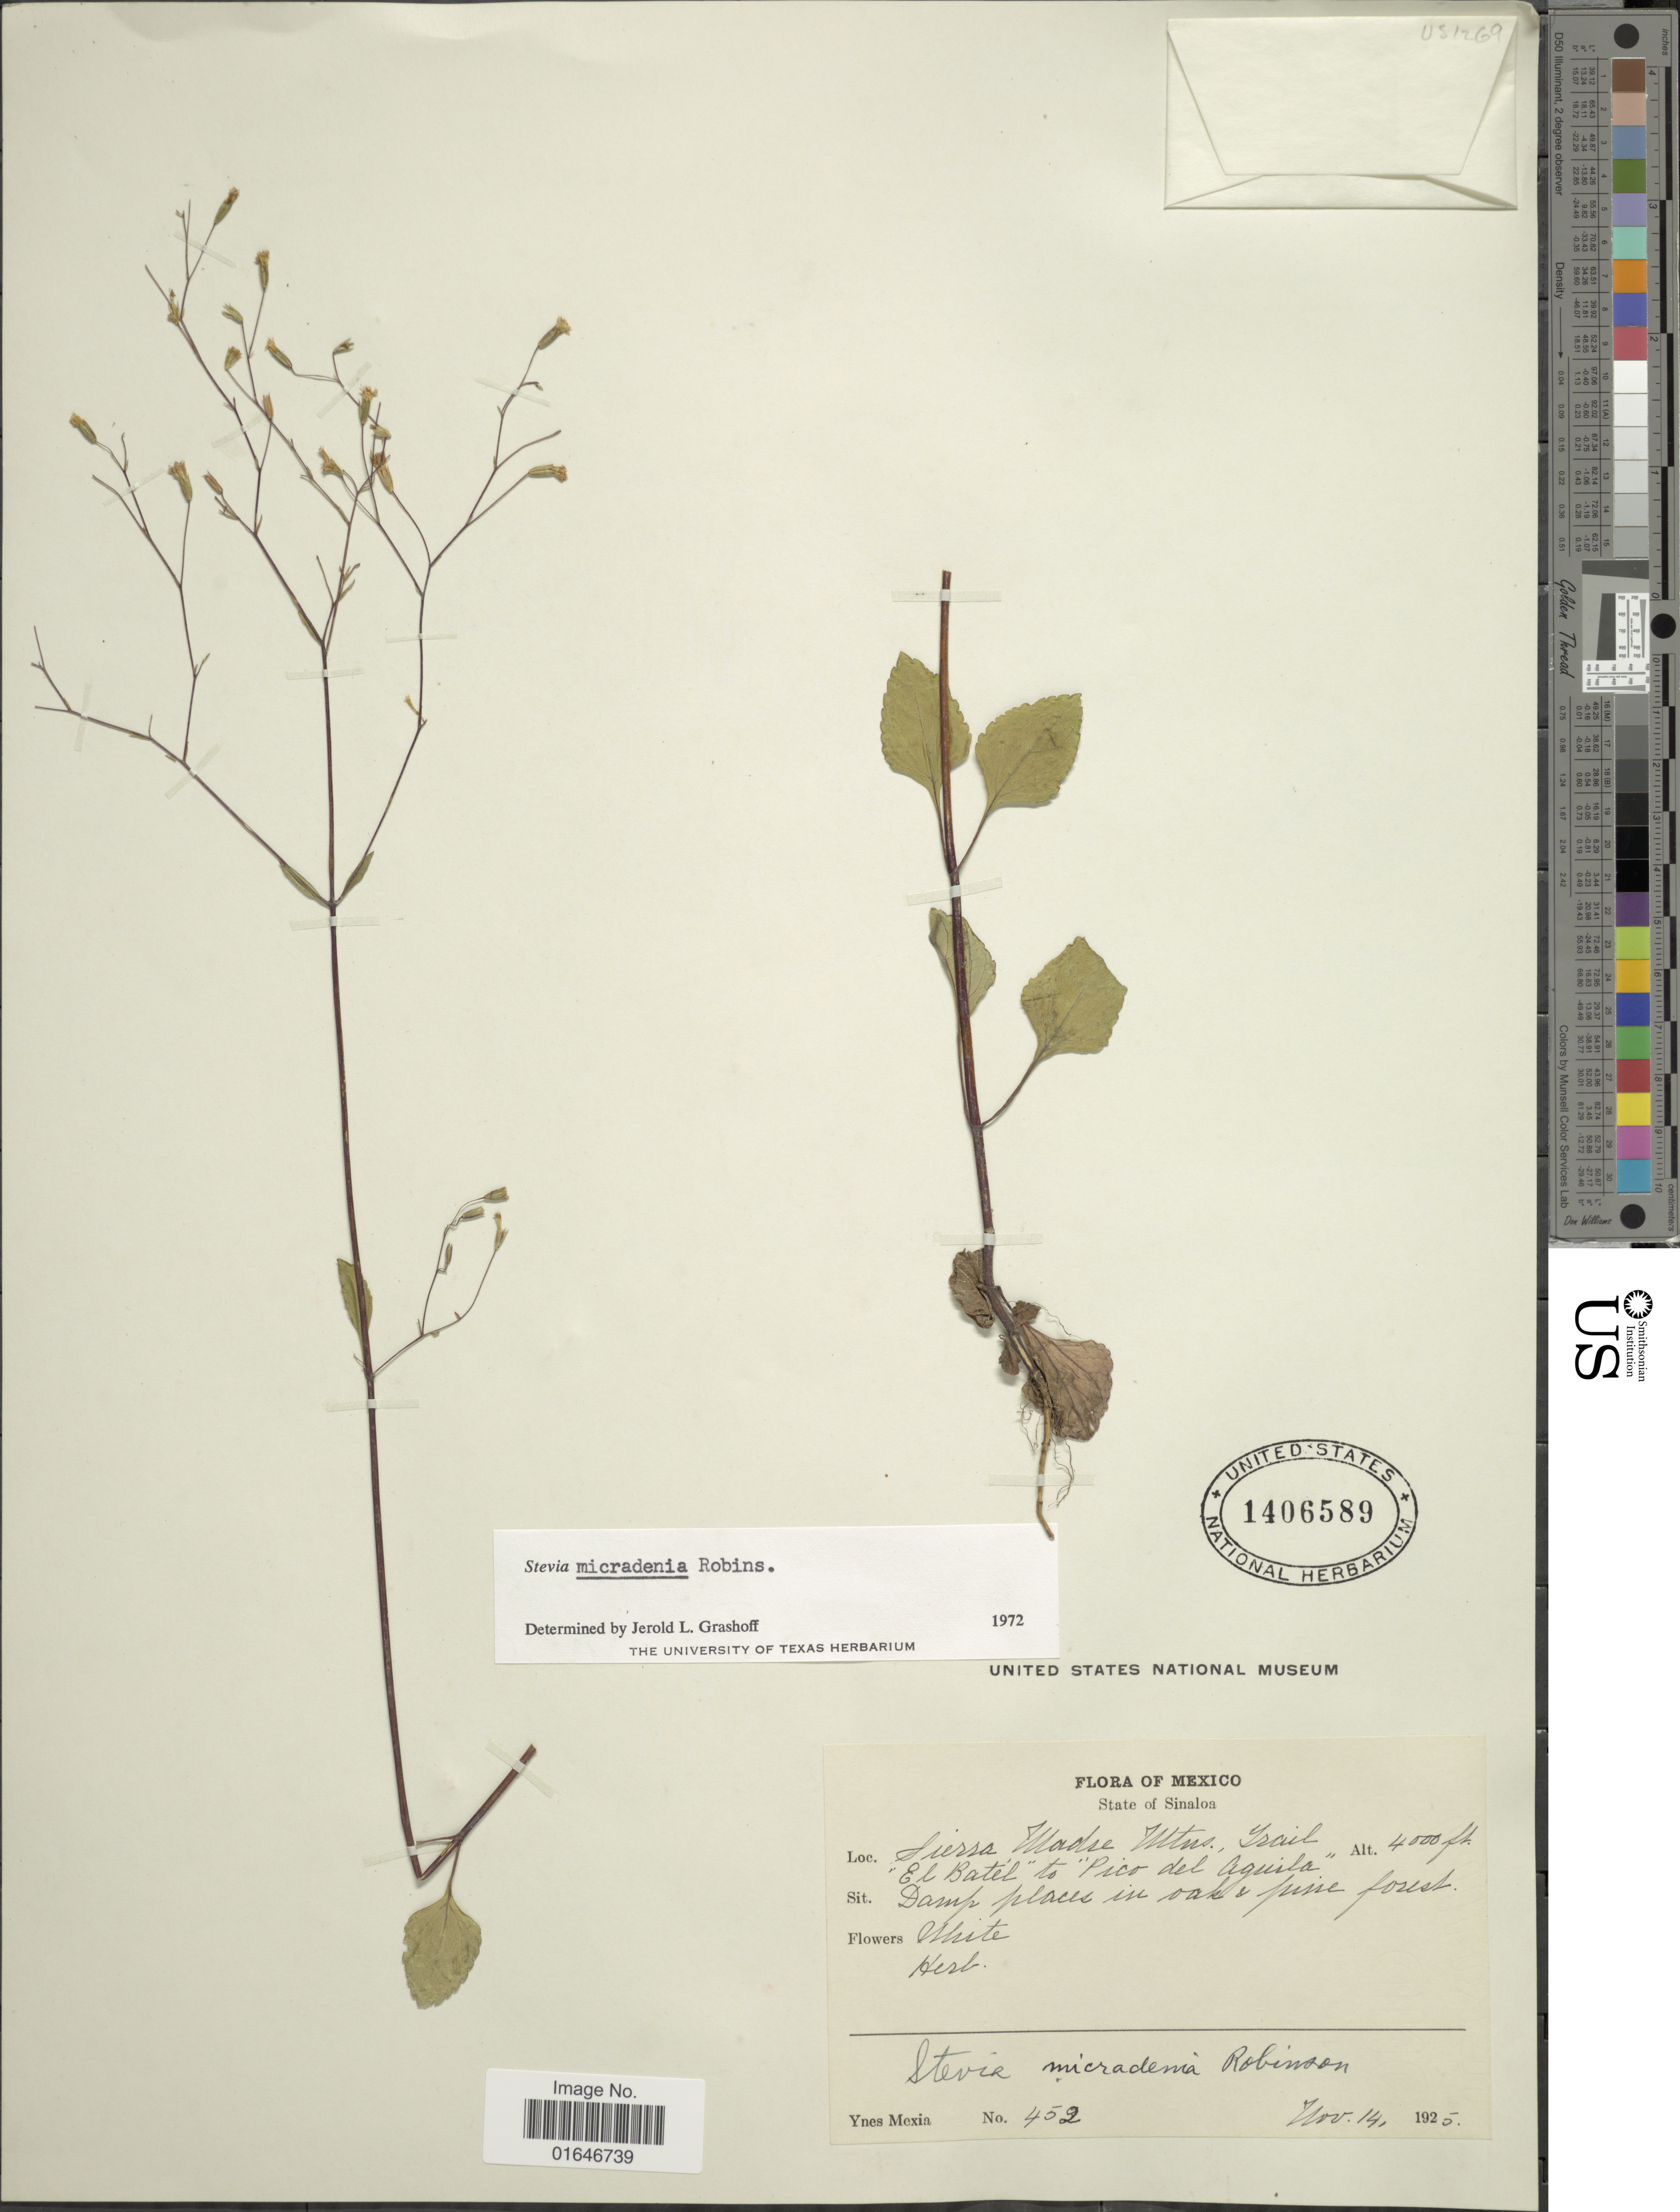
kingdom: Plantae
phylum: Tracheophyta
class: Magnoliopsida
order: Asterales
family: Asteraceae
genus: Stevia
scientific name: Stevia micradenia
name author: B.L. Rob.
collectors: Y. Mexia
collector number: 452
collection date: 1925-11-14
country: Mexico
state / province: Sinaloa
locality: Sierra Madre Mtns., Trail "El Batel"to "Pico del Aguila".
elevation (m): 1219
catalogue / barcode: US 1406589